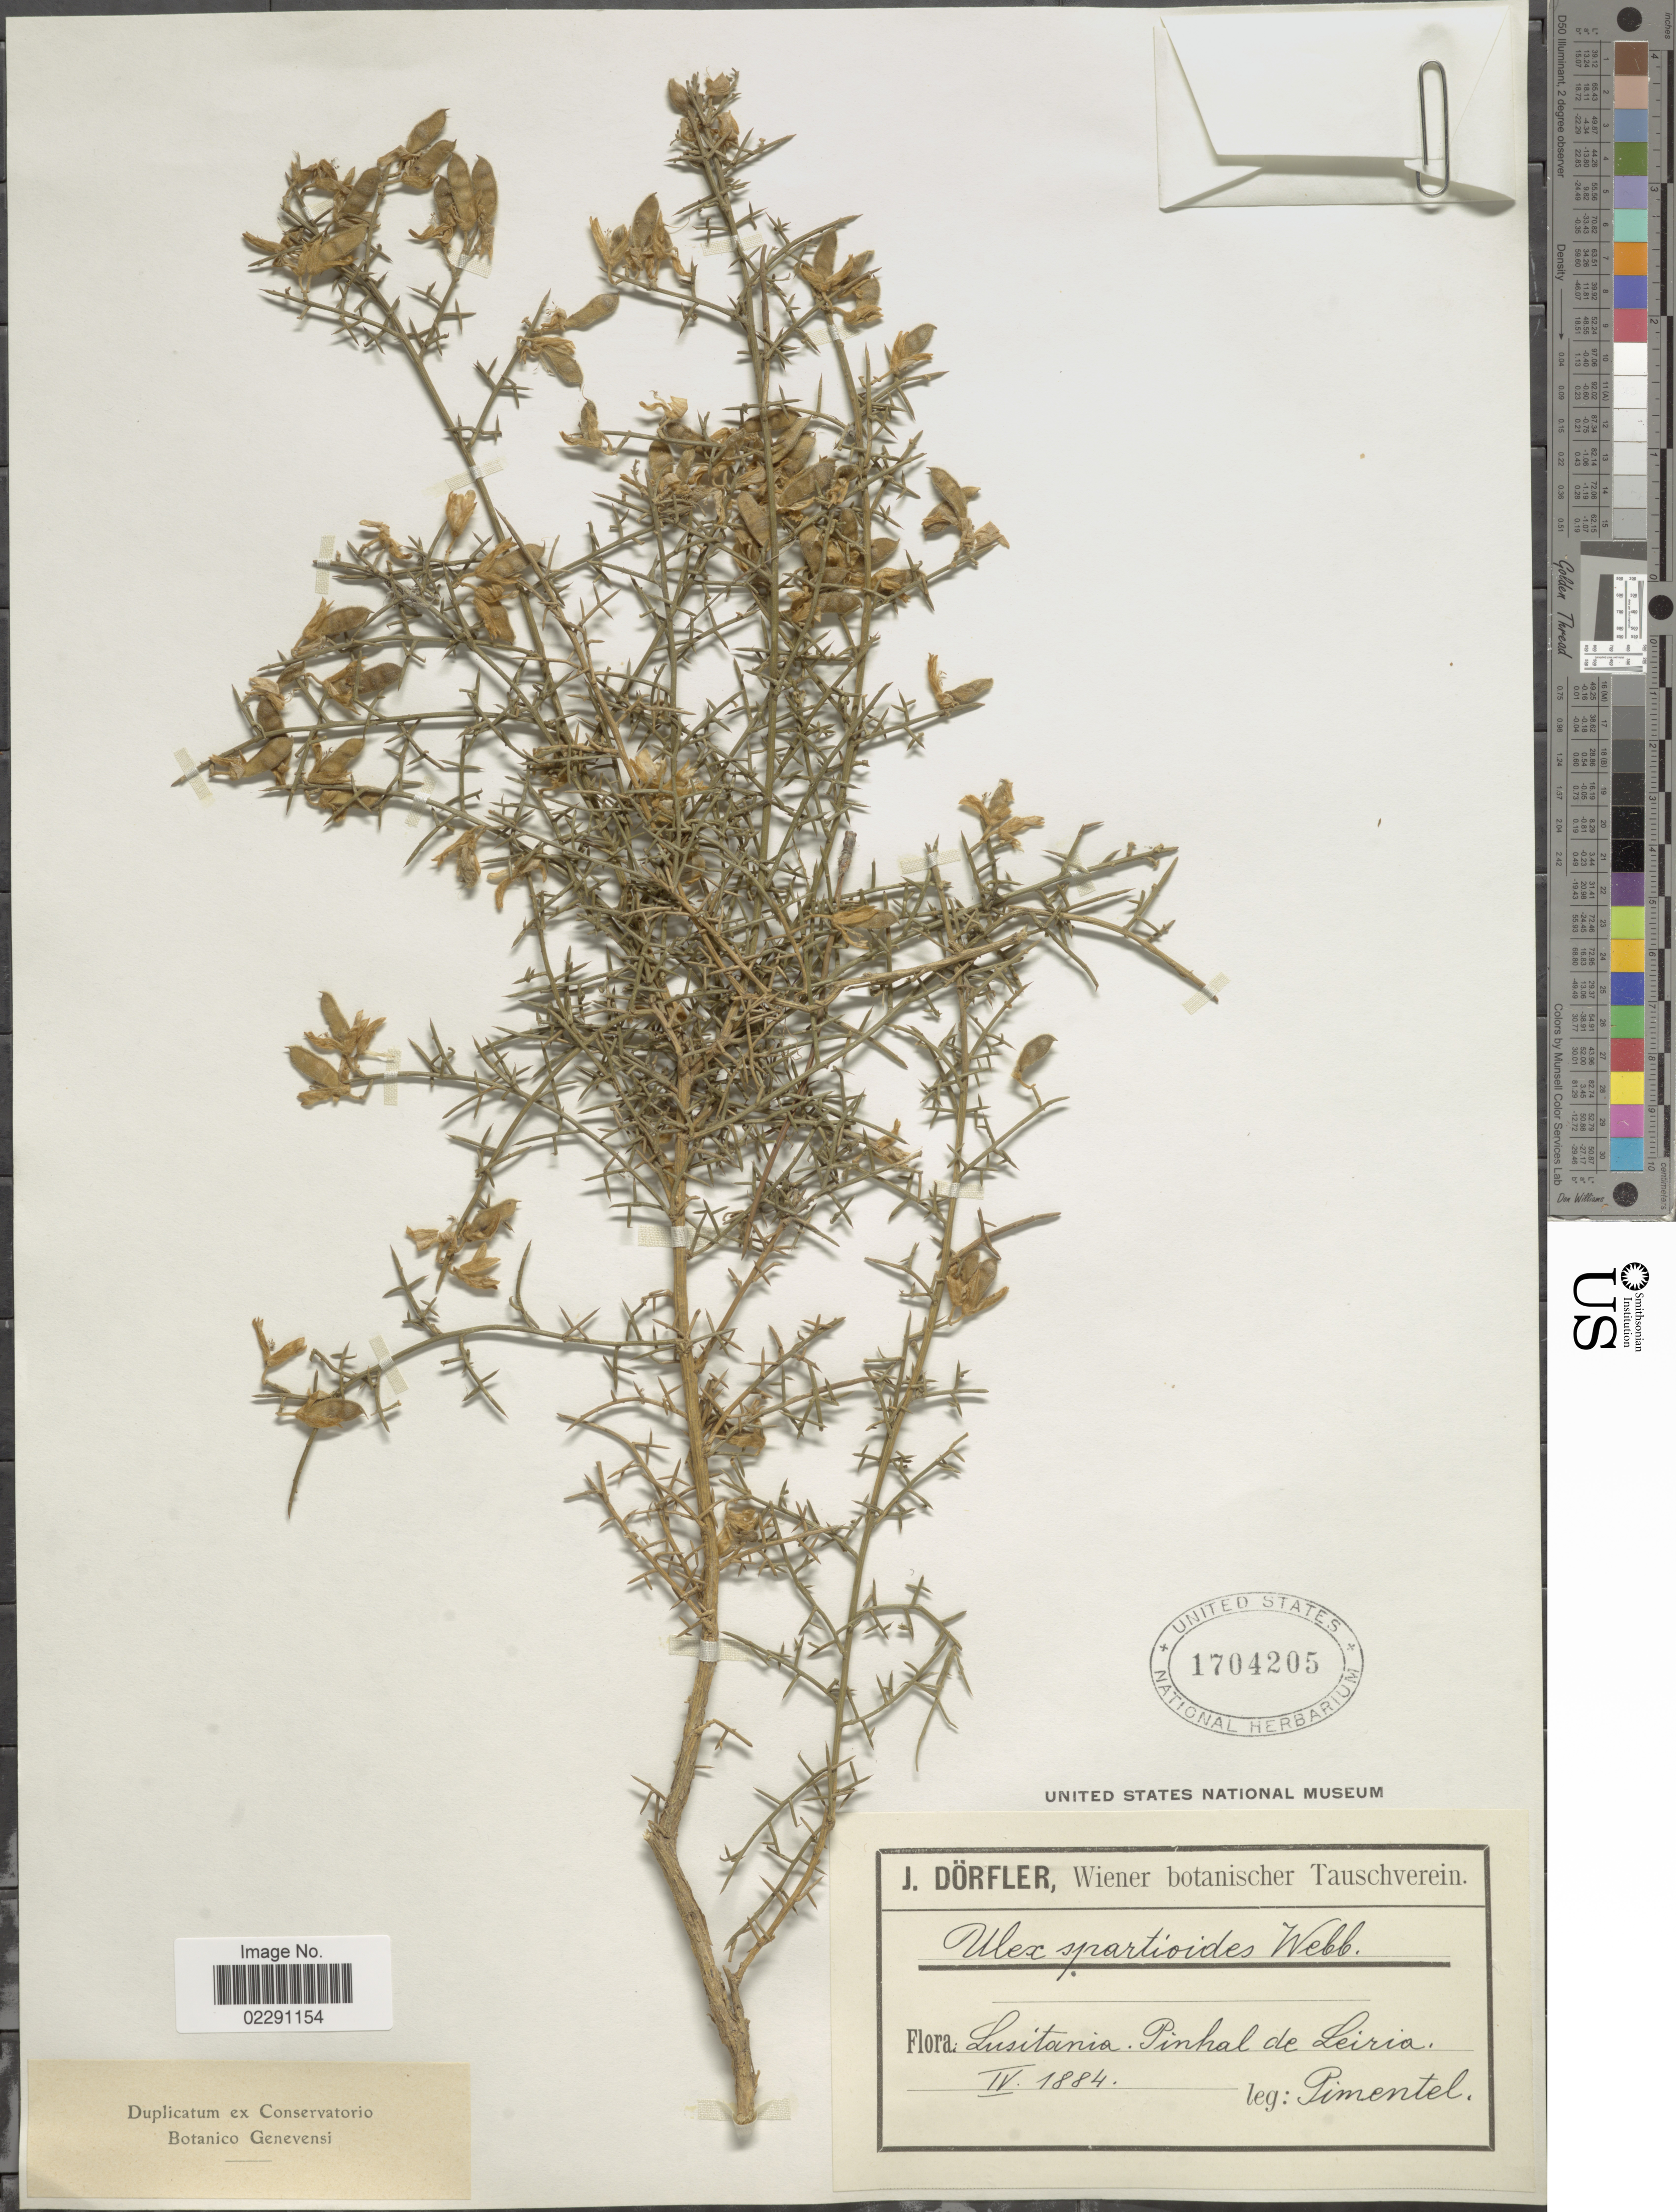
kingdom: Plantae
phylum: Tracheophyta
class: Magnoliopsida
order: Fabales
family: Fabaceae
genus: Ulex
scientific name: Ulex spartioides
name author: Nyman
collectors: -. Pimentel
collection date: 1884-04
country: Portugal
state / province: Leiria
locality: Lusitania, Pinhal de Leiria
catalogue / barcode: US 1704205